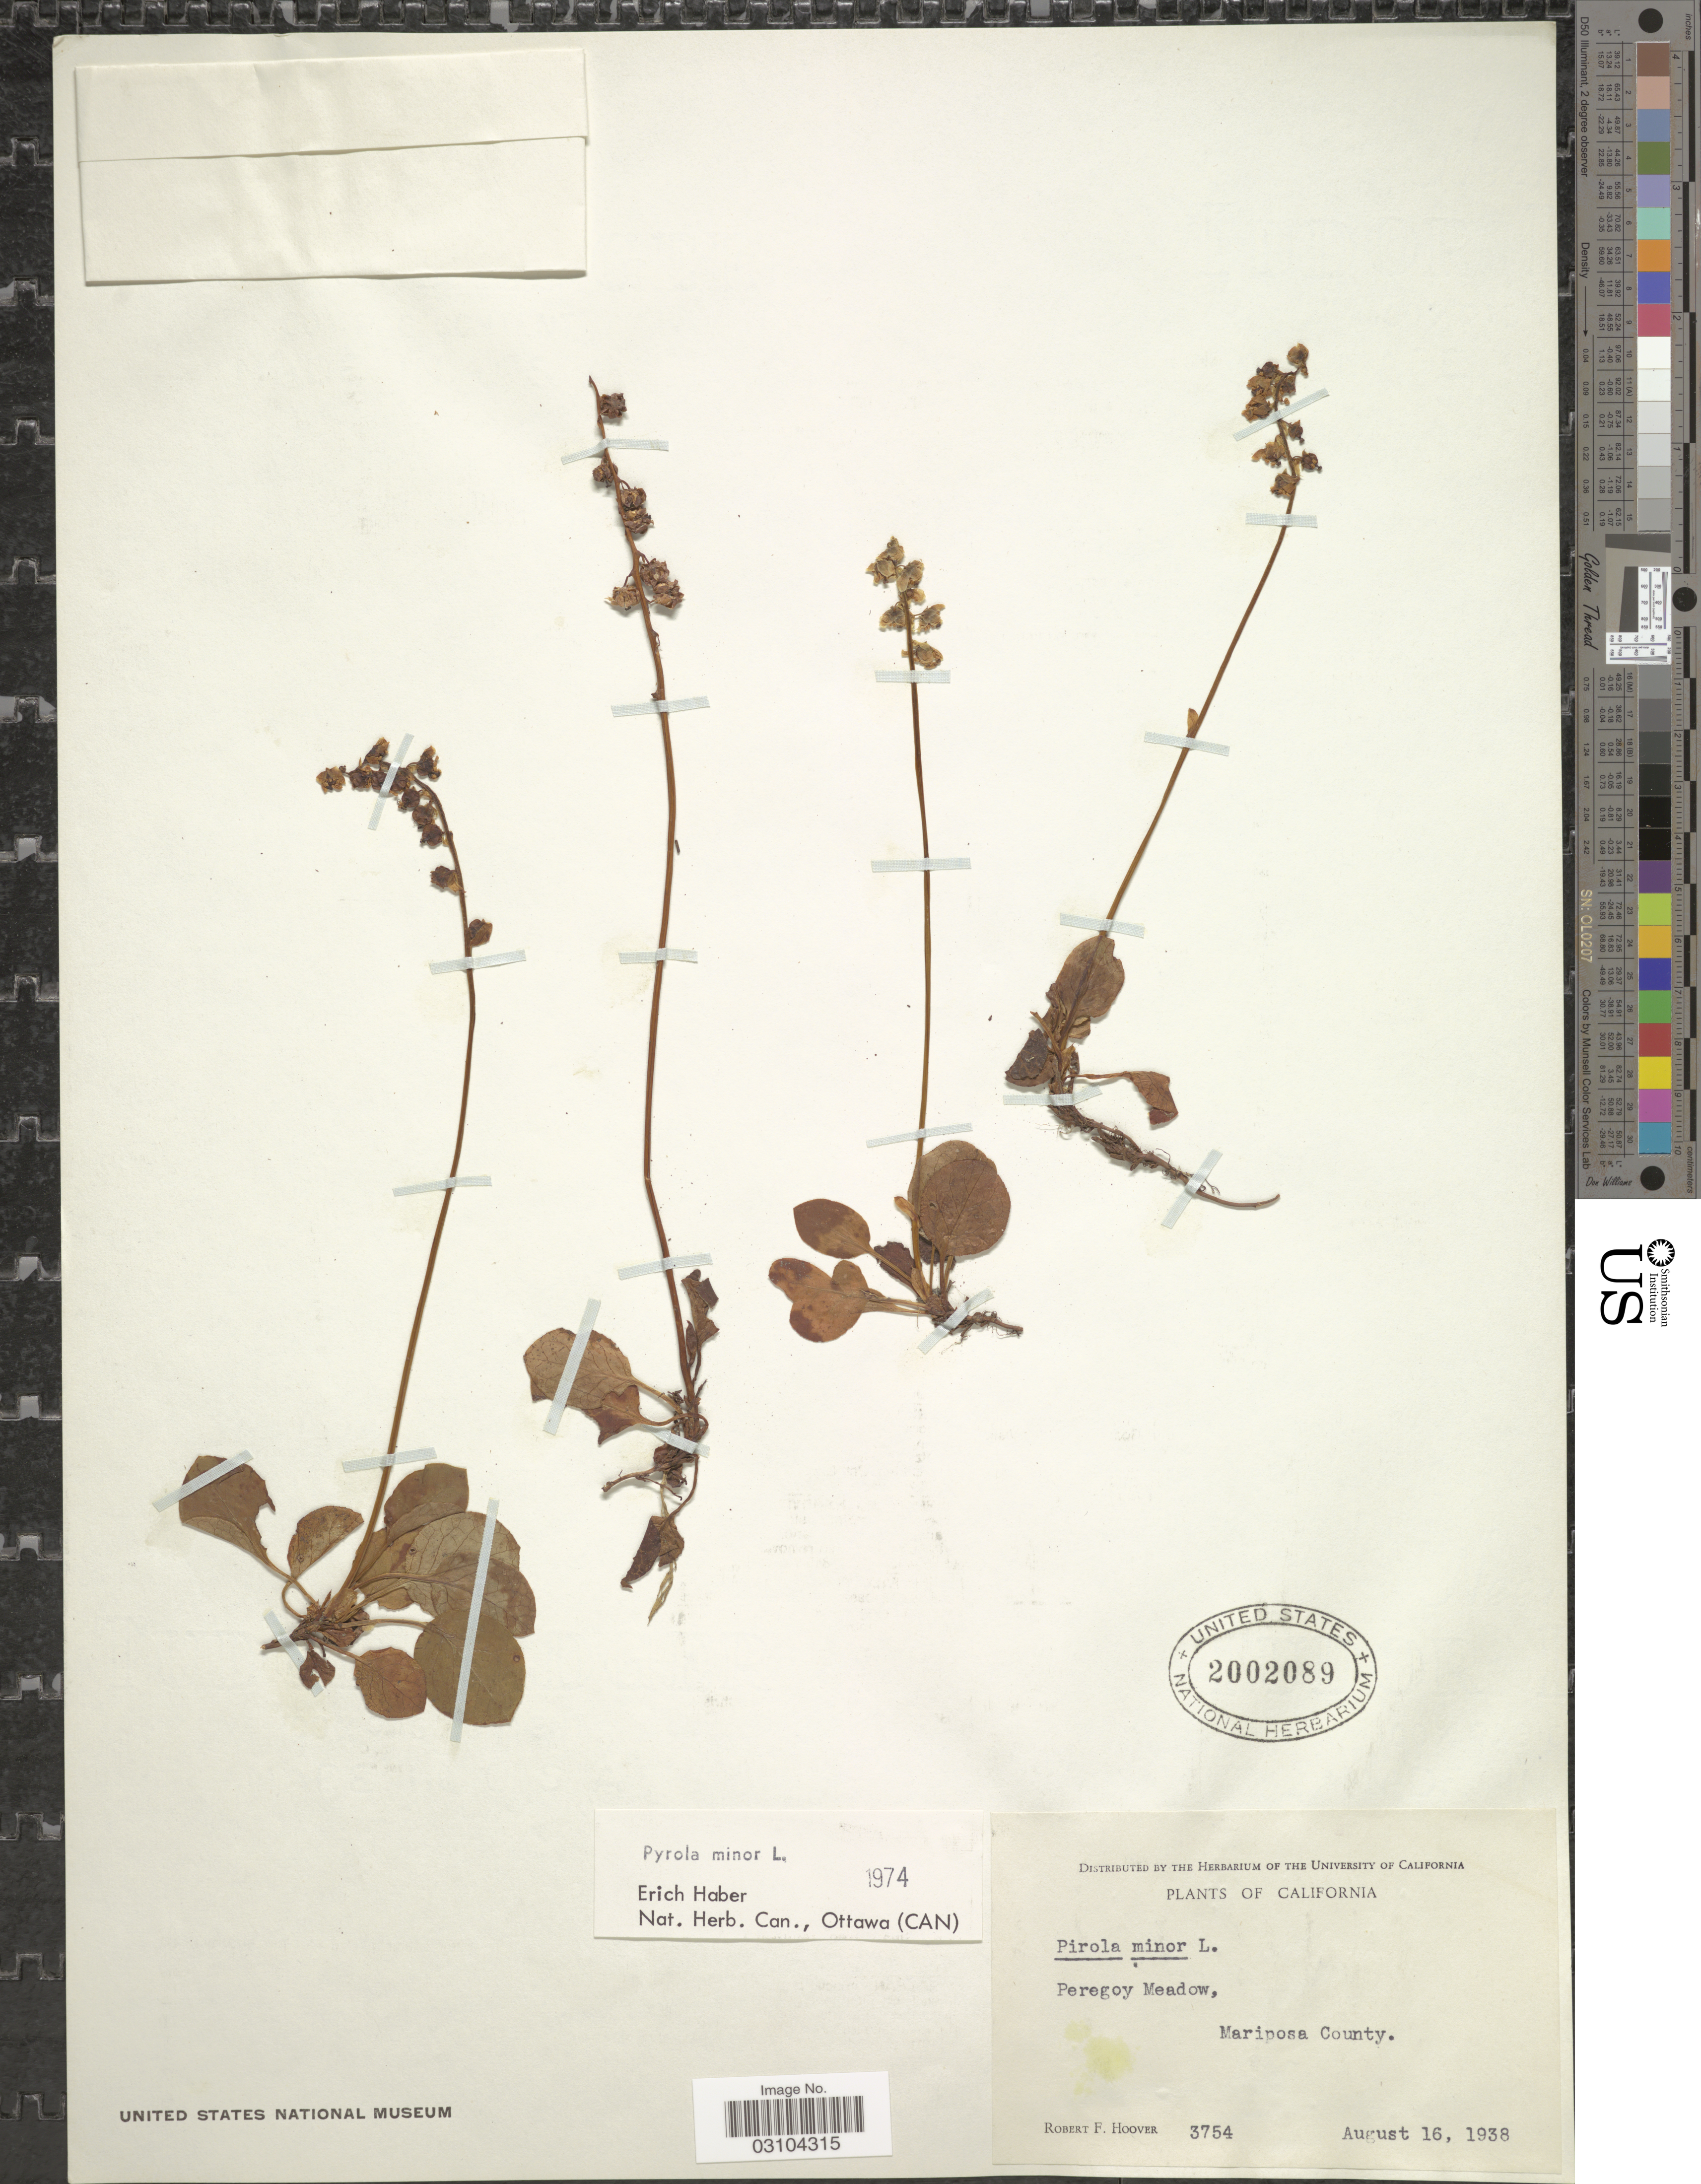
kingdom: Plantae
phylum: Tracheophyta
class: Magnoliopsida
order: Ericales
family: Ericaceae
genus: Pyrola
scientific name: Pyrola minor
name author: L.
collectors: R. F. Hoover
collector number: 3754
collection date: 1938-08-16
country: United States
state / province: California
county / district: Mariposa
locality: Peregoy Meadow, Mariposa County.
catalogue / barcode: US 2002089